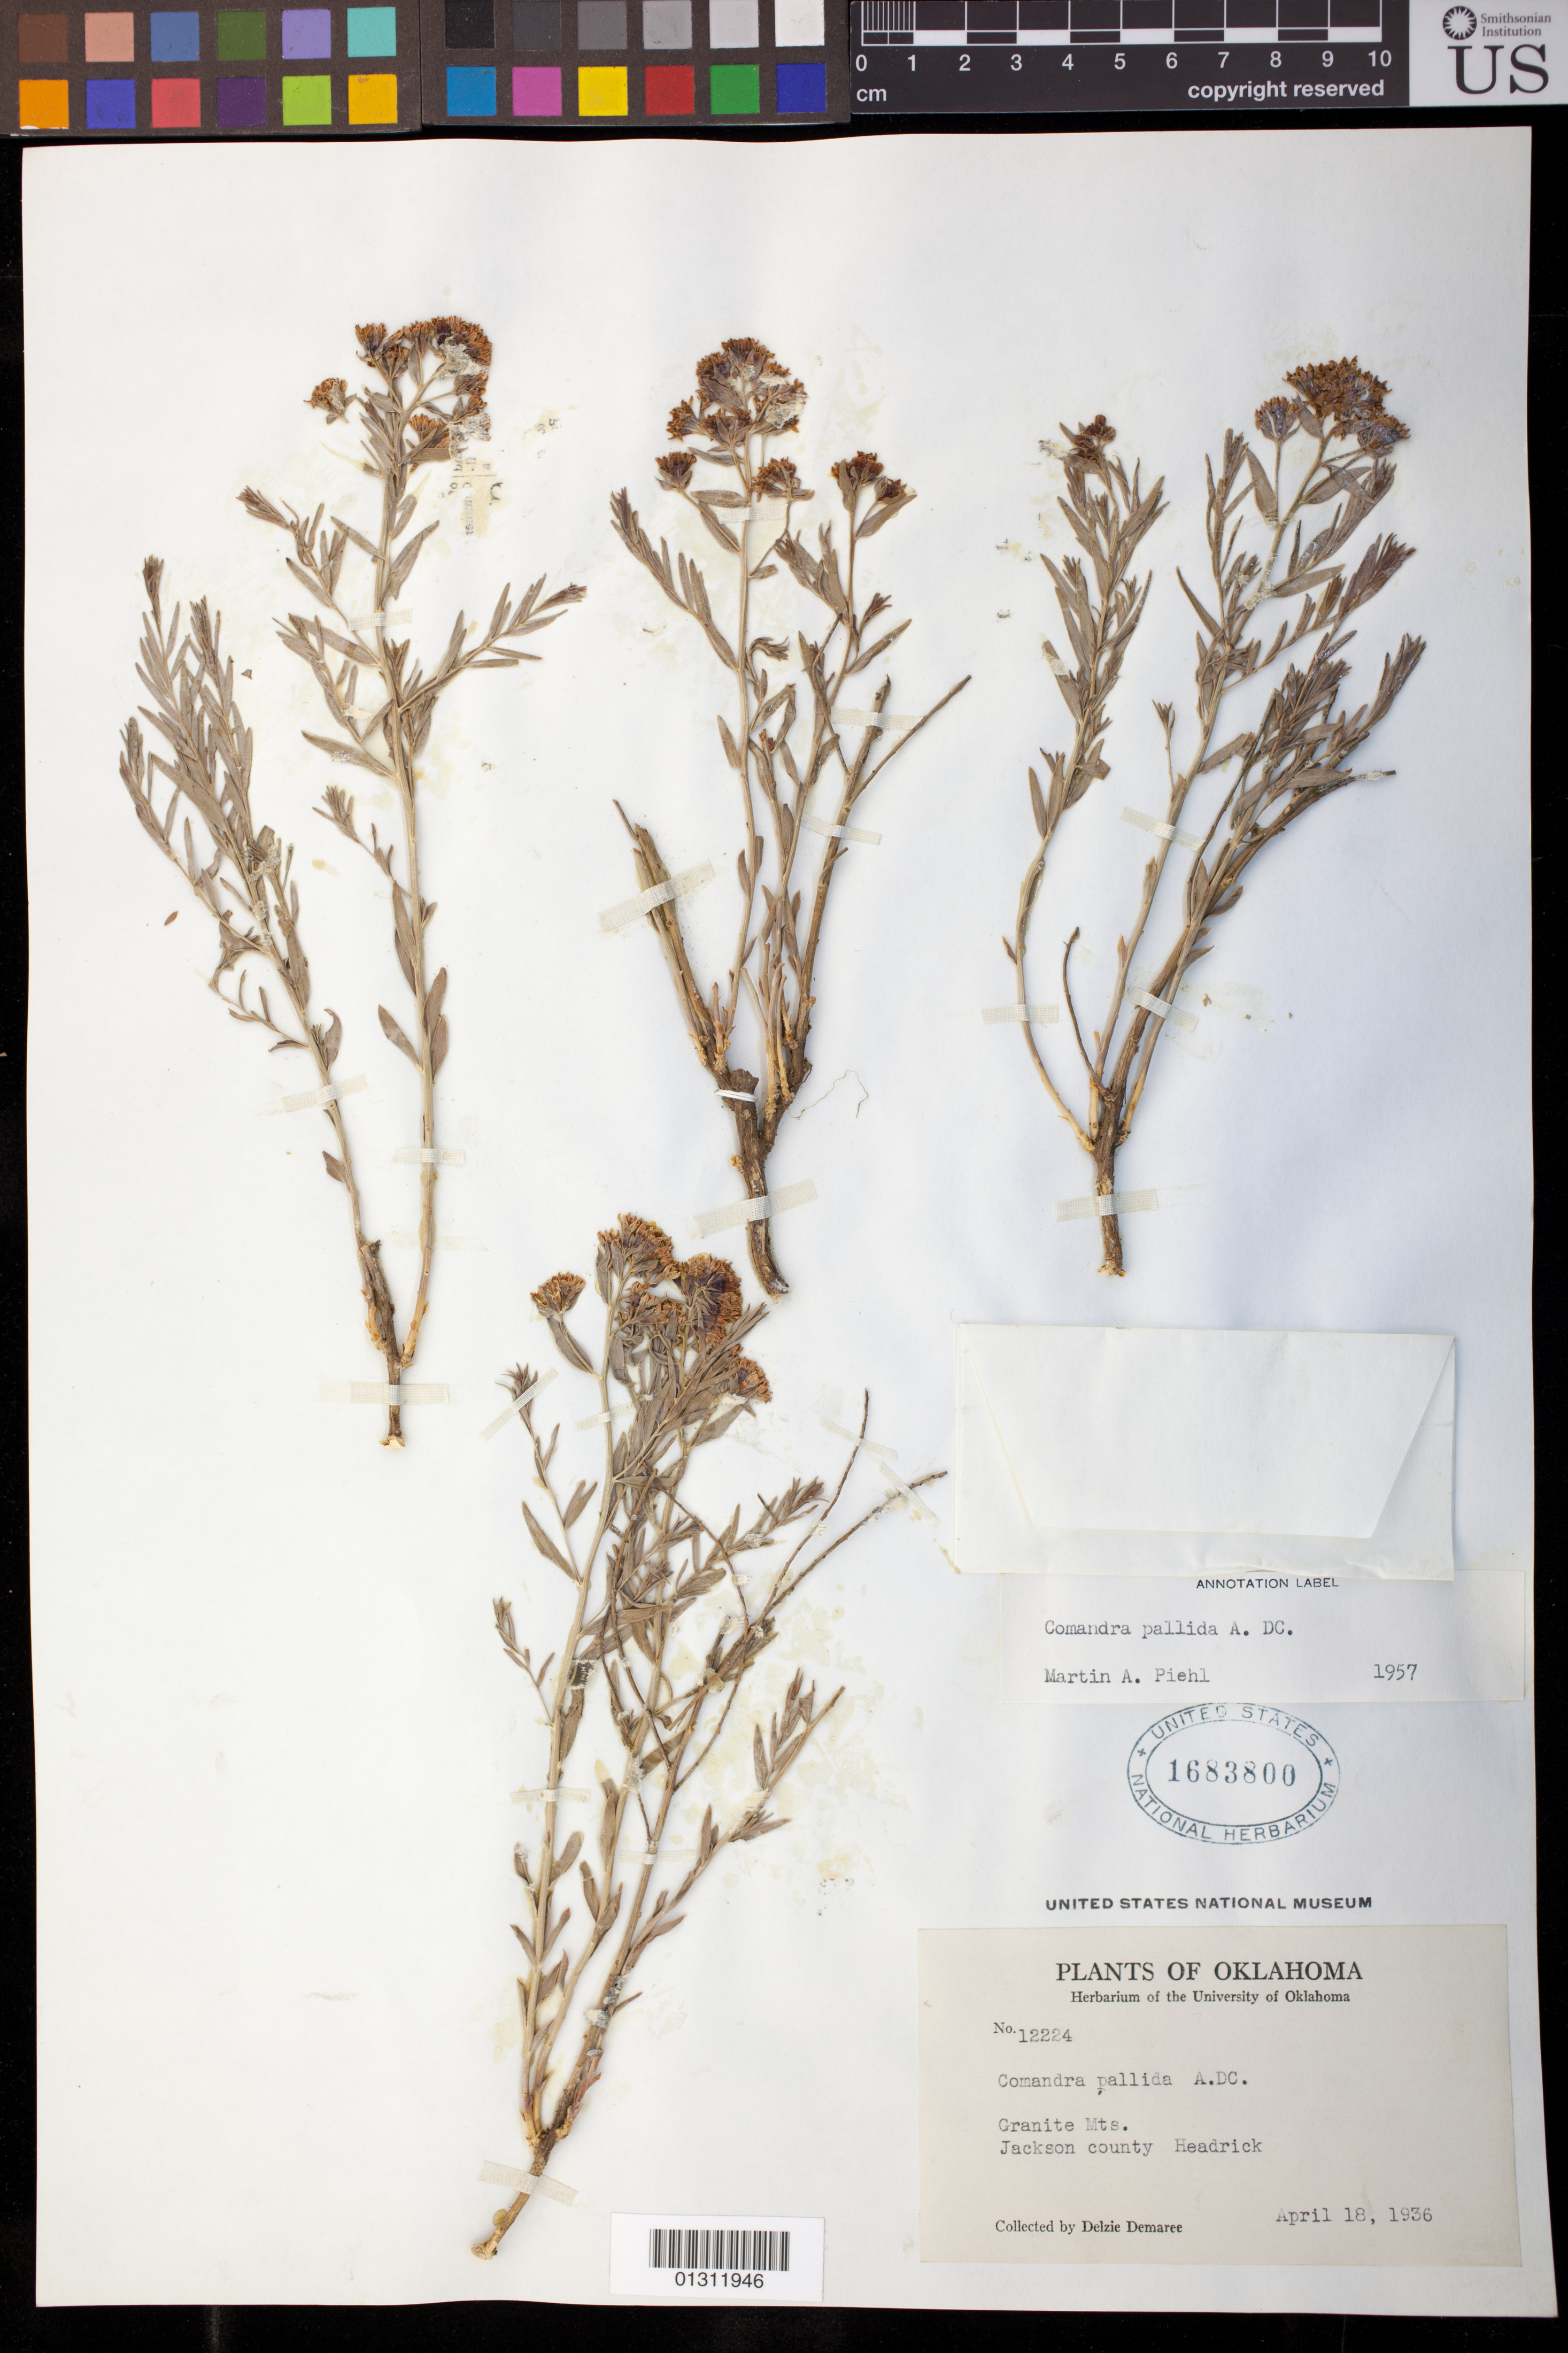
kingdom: Plantae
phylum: Tracheophyta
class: Magnoliopsida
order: Santalales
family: Comandraceae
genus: Comandra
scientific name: Comandra pallida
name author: A. DC.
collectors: D. Demaree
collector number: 12224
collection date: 1936-04-18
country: United States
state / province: Oklahoma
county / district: Jackson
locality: Granite Mts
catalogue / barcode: US 1683800